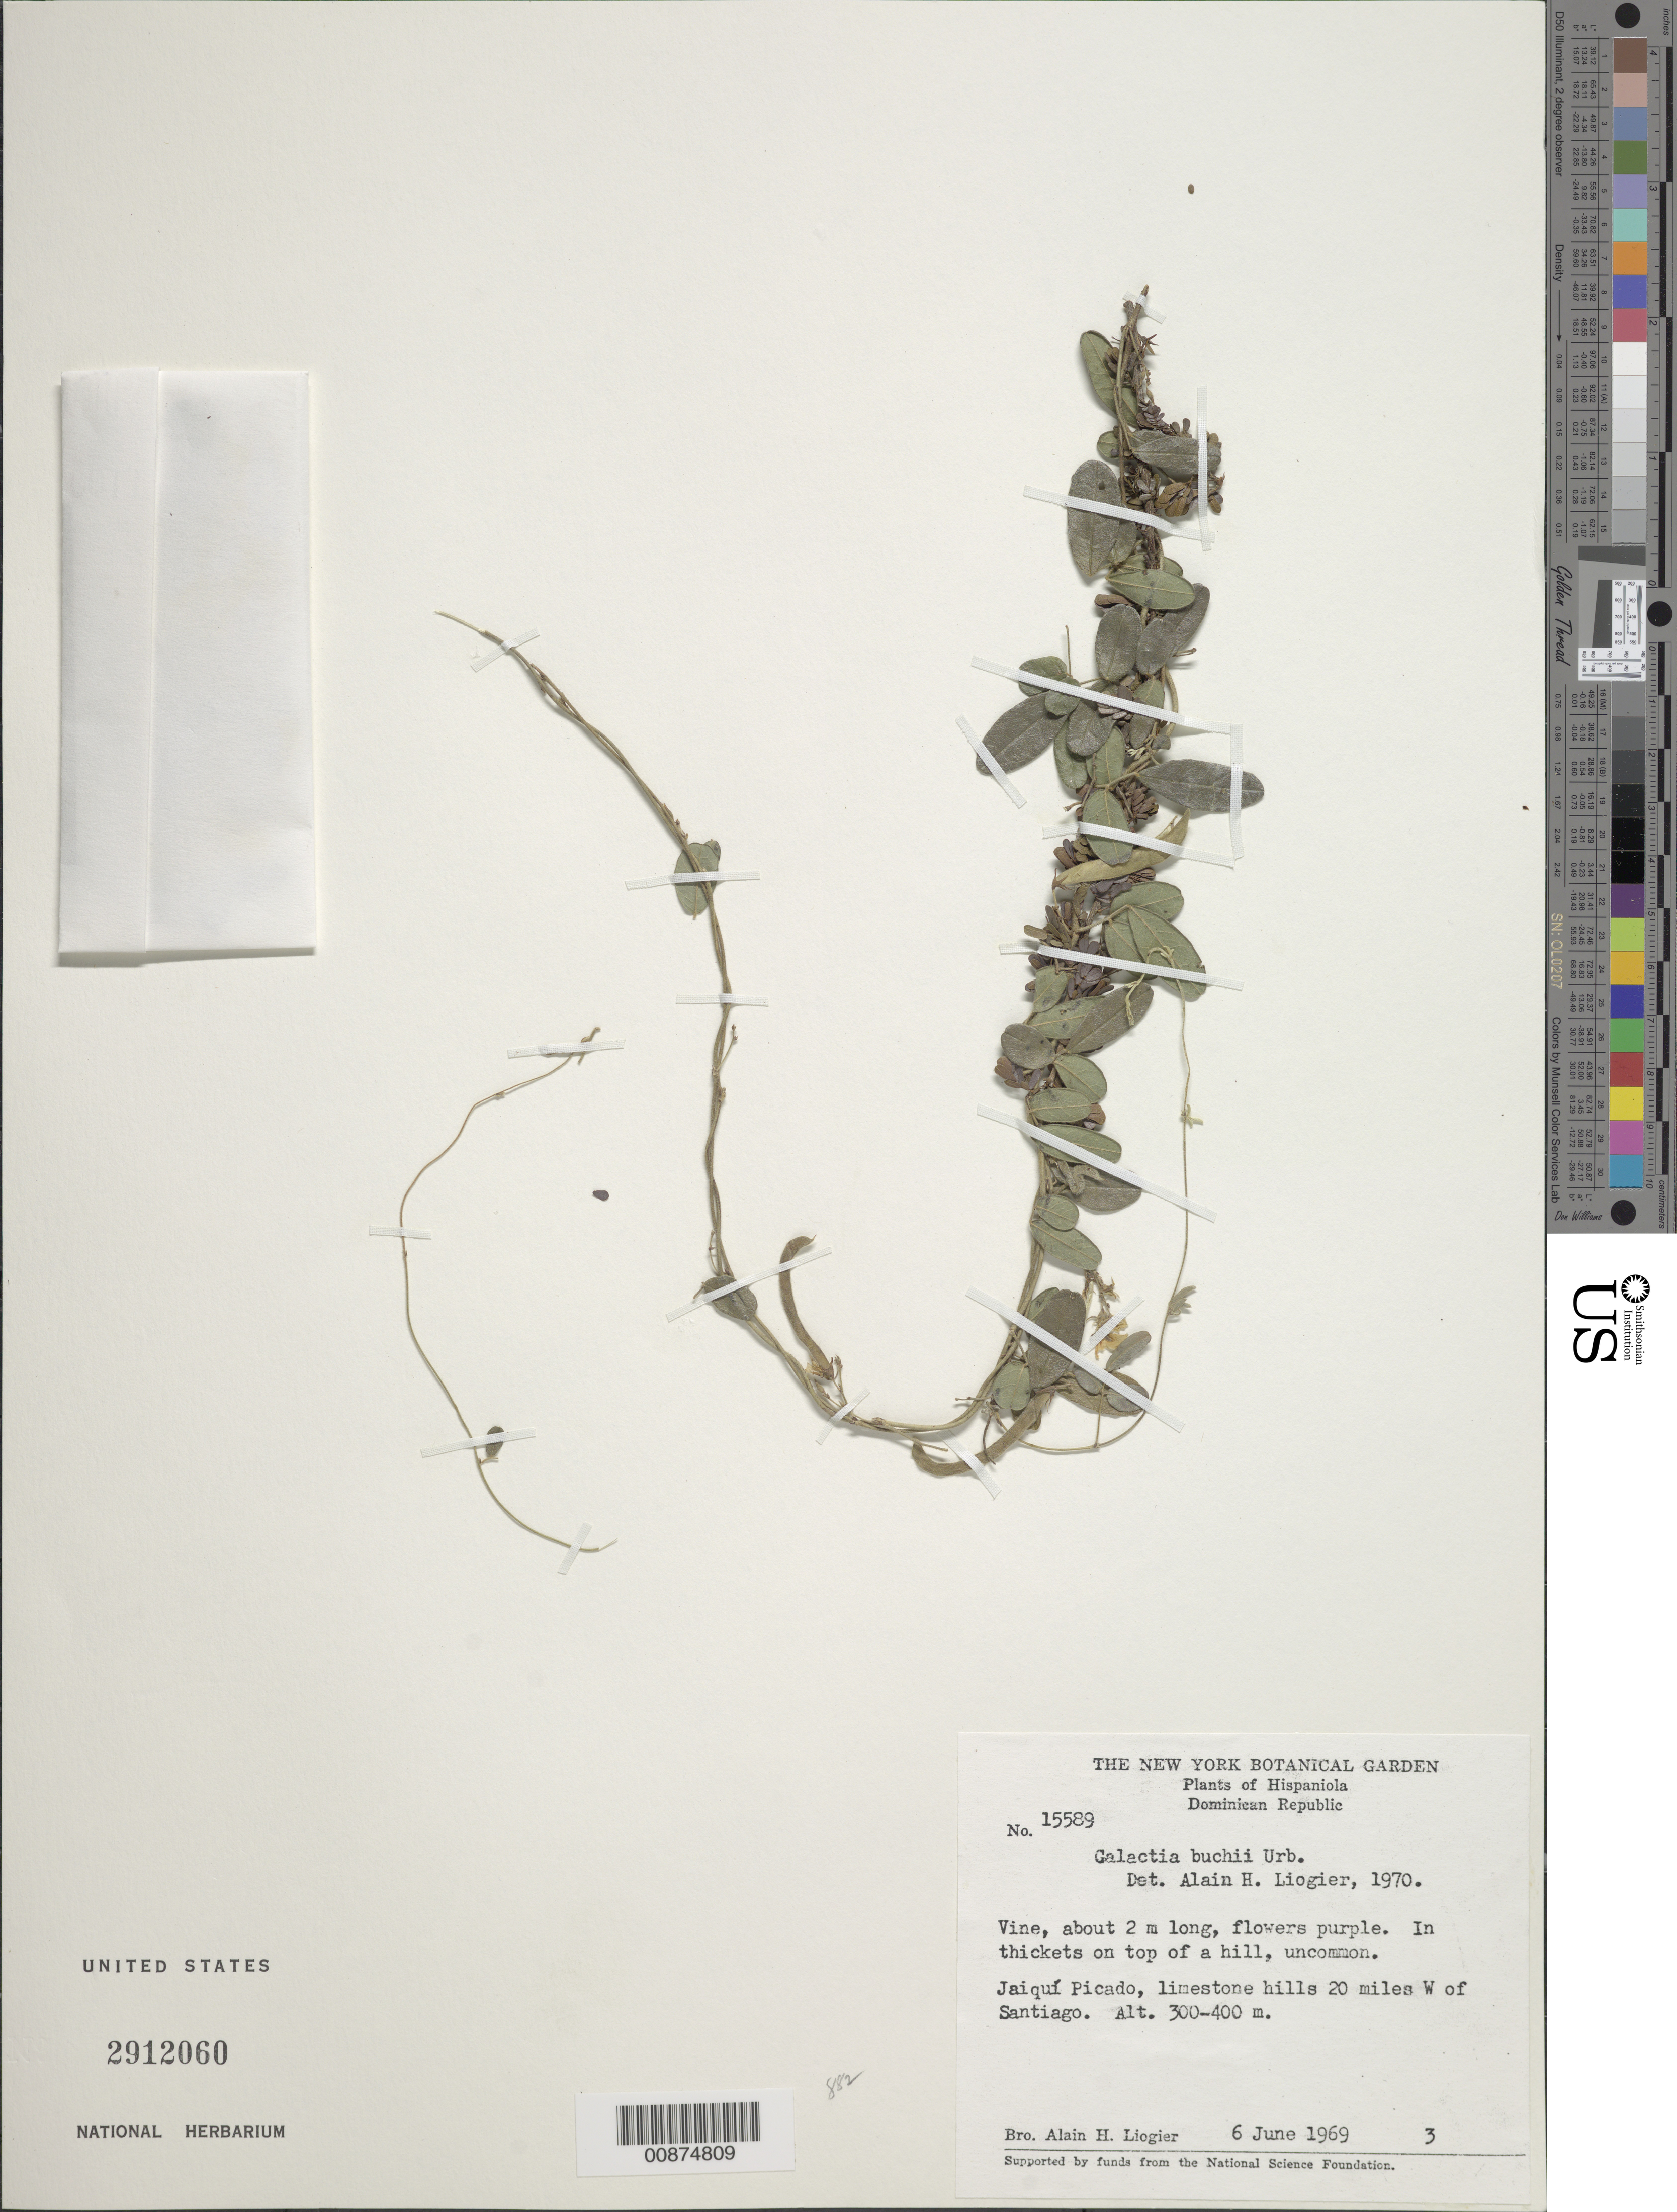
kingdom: Plantae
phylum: Tracheophyta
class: Magnoliopsida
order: Fabales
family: Fabaceae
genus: Galactia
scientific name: Galactia buchii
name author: Urb.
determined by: Liogier, Alain H.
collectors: A. H. Liogier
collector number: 15589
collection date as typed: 06 Jun 1969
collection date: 1969-06-06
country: Dominican Republic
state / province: Santiago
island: Hispaniola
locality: Jaiquí Picado, limestone hills 20 miles W of Santiago.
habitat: In thickets on top of a hill. Limestone hills.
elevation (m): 300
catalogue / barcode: US 2912060